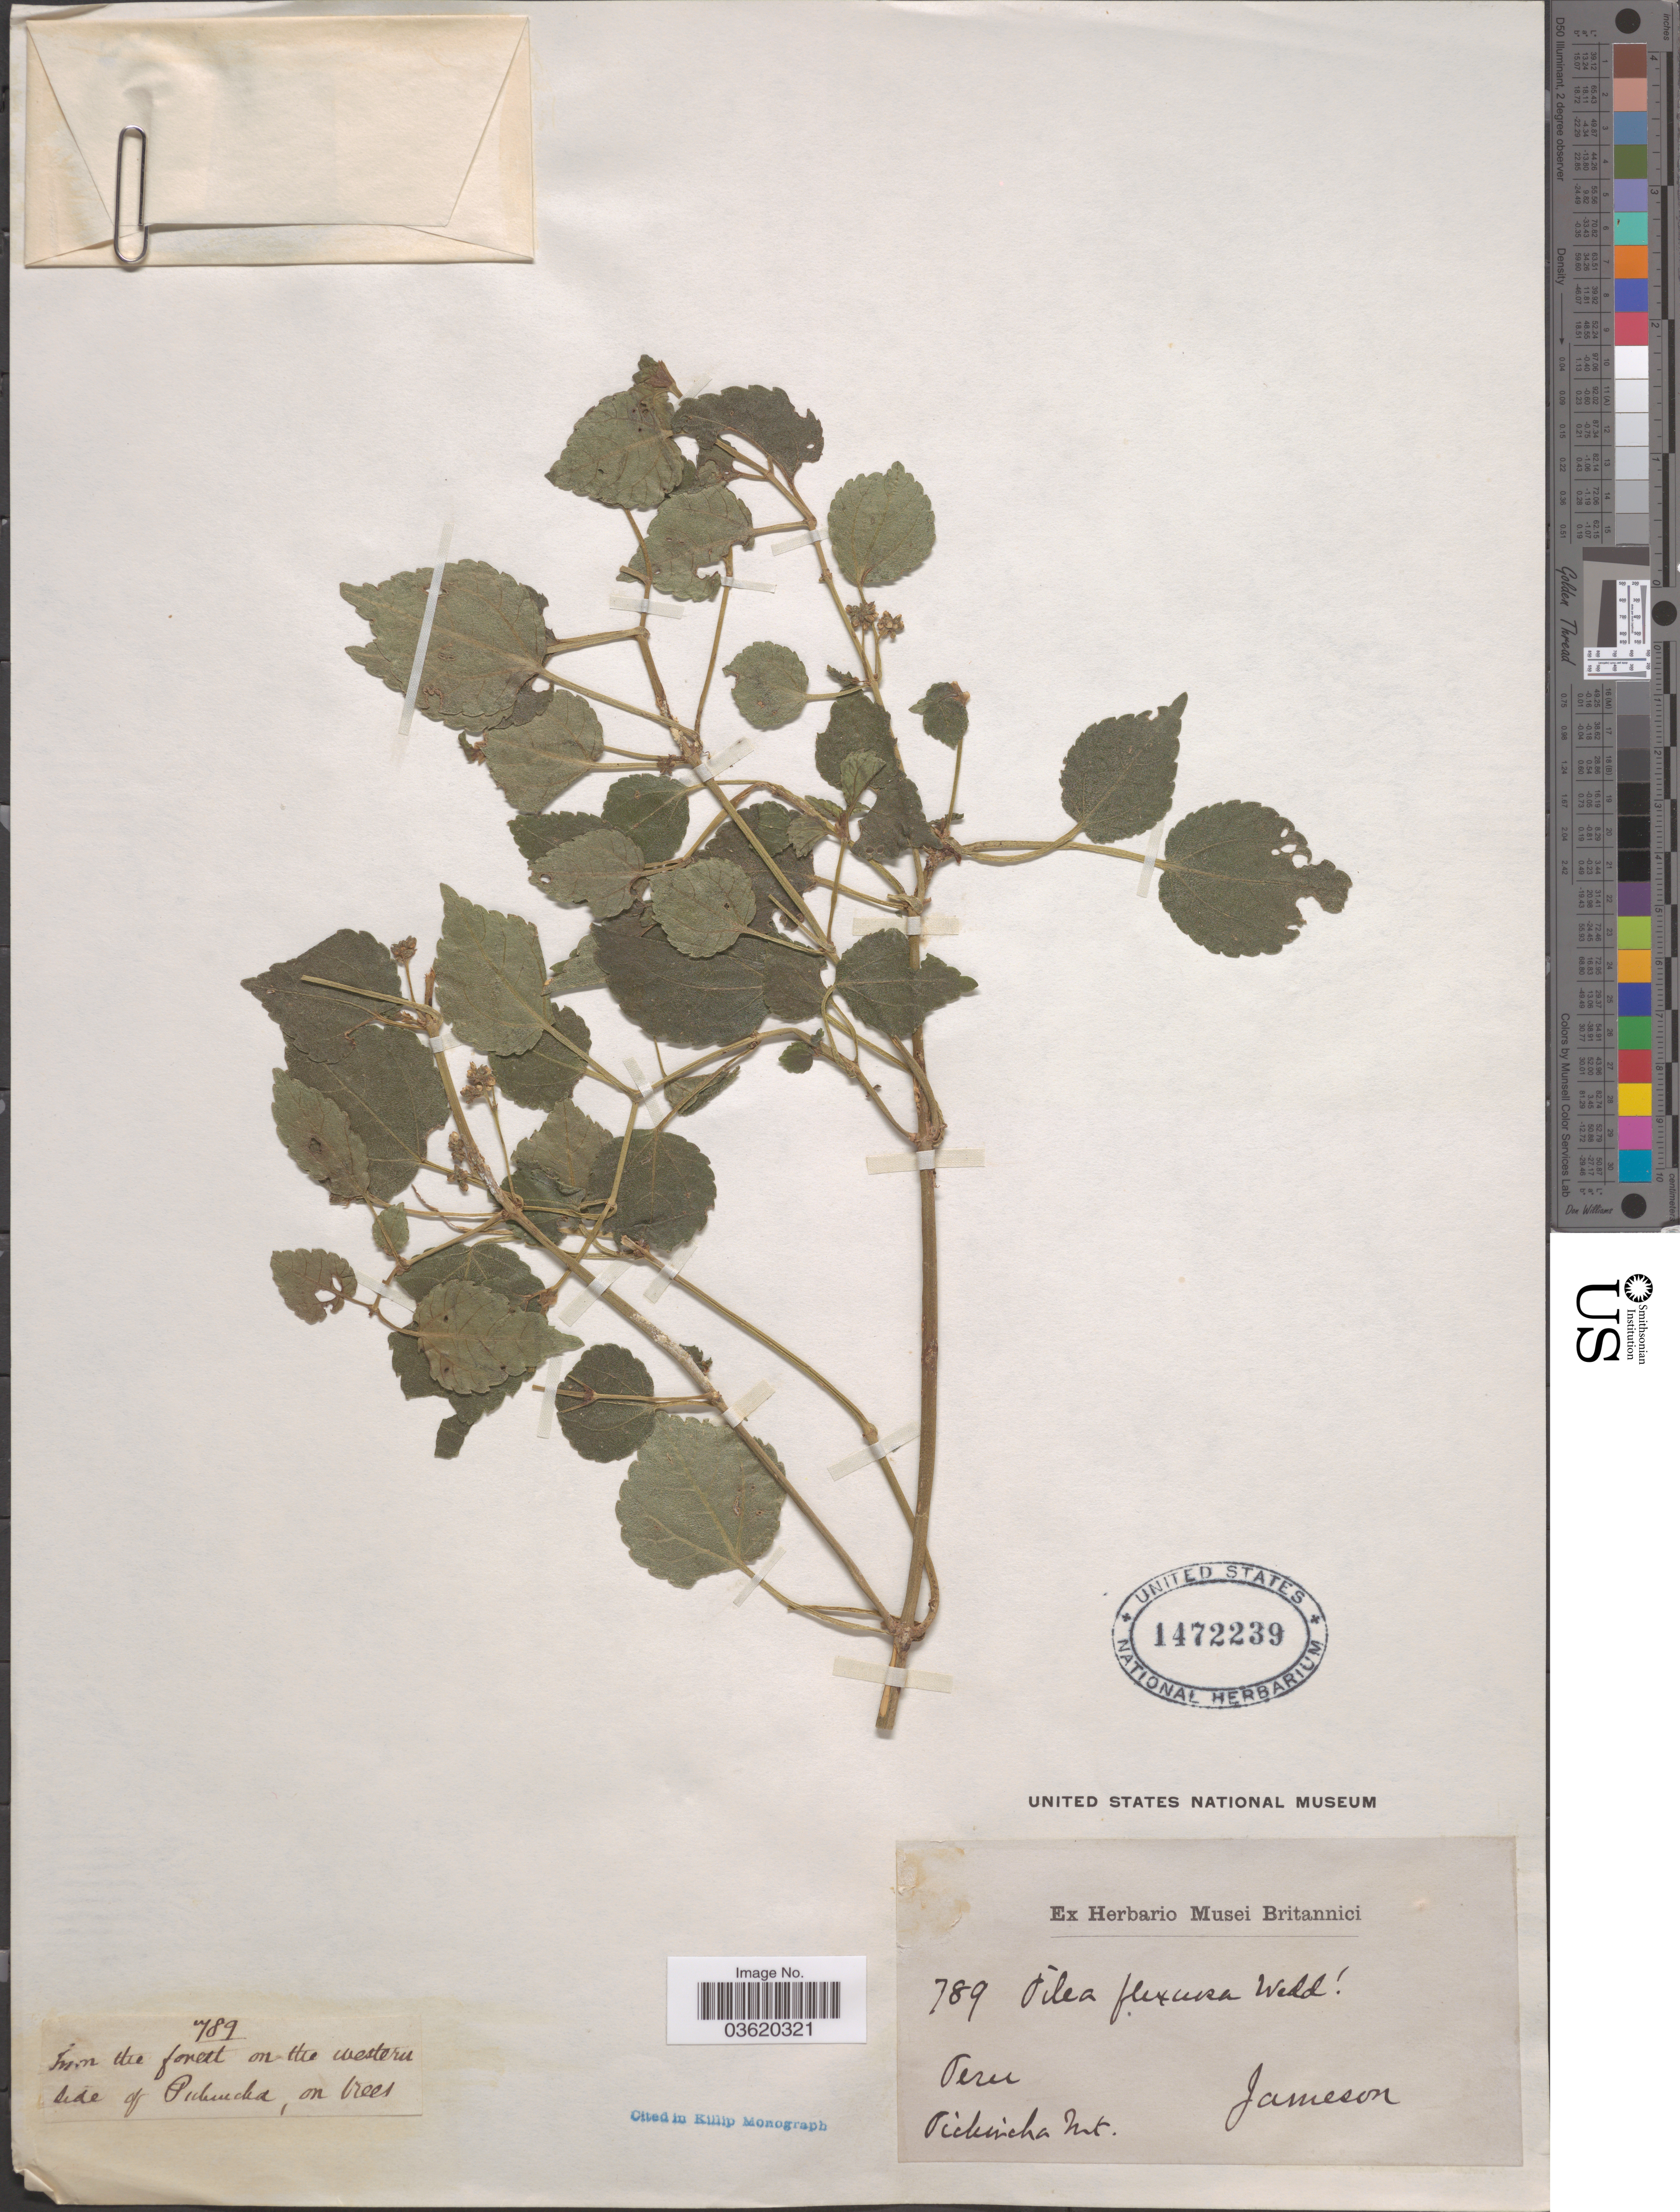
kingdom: Plantae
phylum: Tracheophyta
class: Magnoliopsida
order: Rosales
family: Urticaceae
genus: Pilea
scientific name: Pilea flexuosa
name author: Wedd.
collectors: -- Jameson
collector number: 789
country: Ecuador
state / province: Pichincha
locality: The forest in the western side of Pichincha. Pichincha Mt.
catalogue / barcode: US 1472239